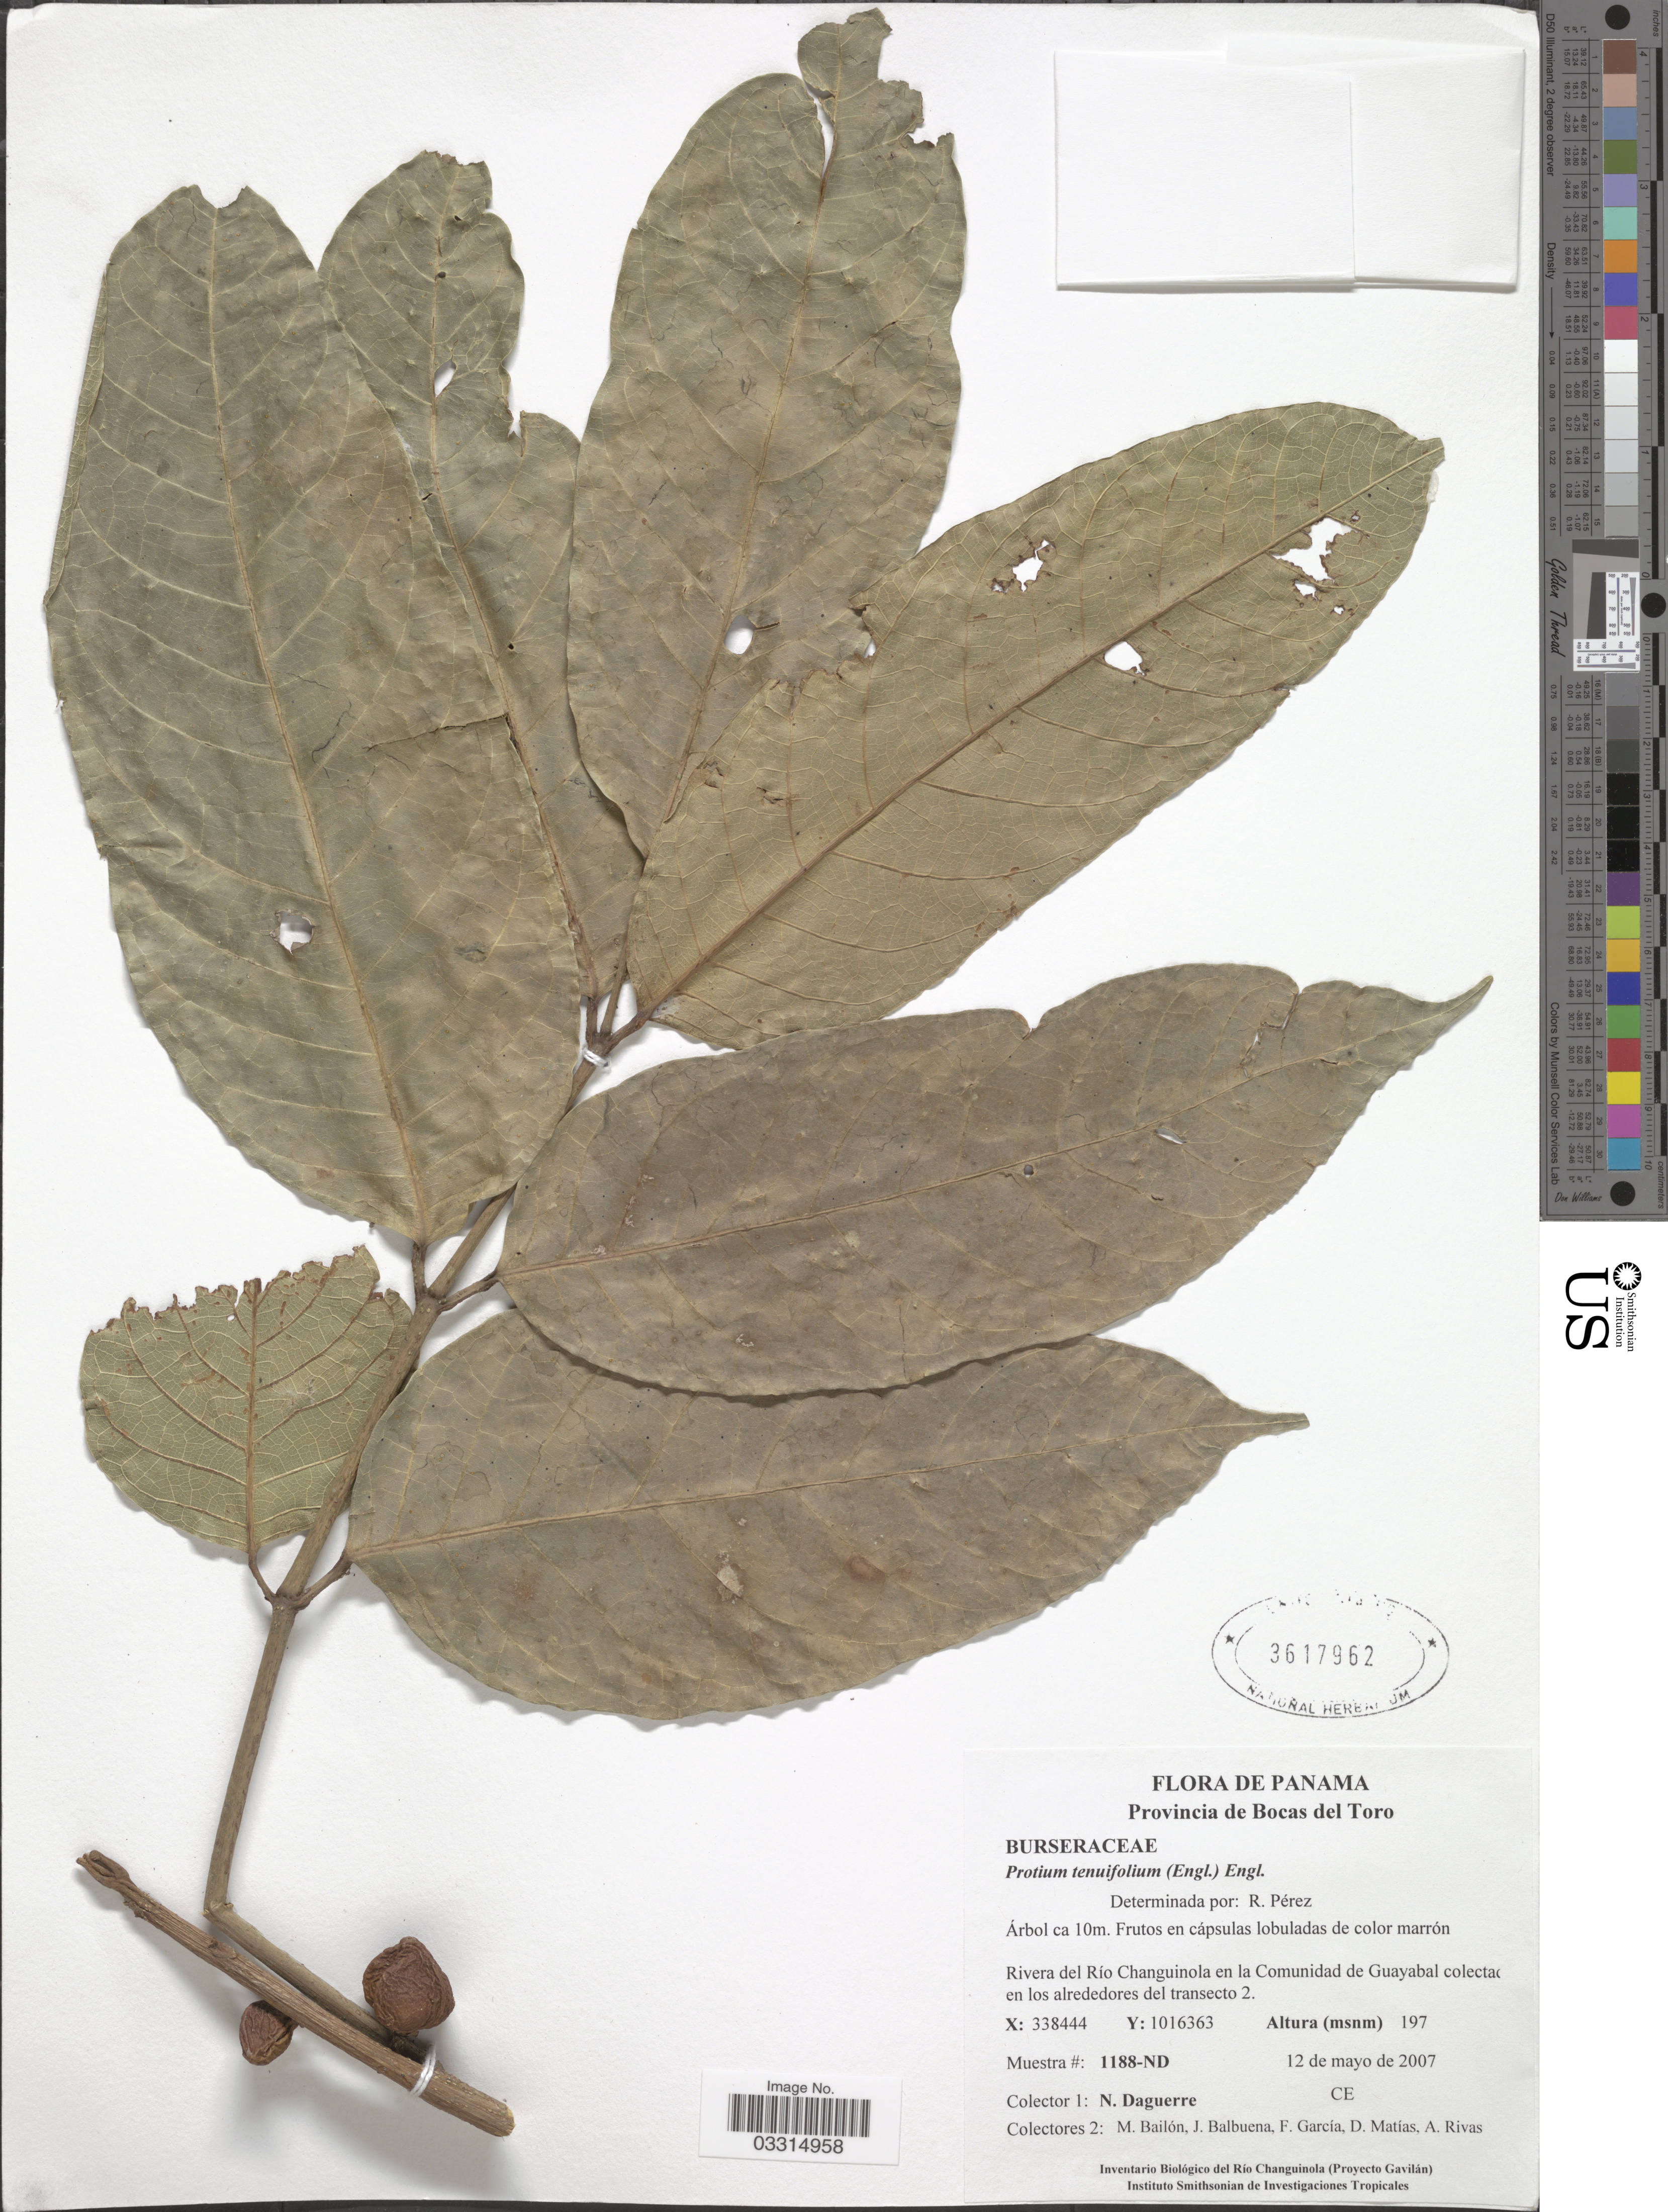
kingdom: Plantae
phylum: Tracheophyta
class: Magnoliopsida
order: Sapindales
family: Burseraceae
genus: Protium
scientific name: Protium tenuifolium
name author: (Engl.) Engl.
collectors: N. Daguerre, M. Bailón, J. Balbuena, F. Garcia & et al.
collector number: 1188-ND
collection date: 2007-05-12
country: Panama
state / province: Bocas del Toro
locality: Rivera del Río Changuinola en la Comunidad de Guayabal colecta [illegible text] en los alrededores del transecto 2. X: 338444 Y: 1016363.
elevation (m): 197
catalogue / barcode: US 3617962